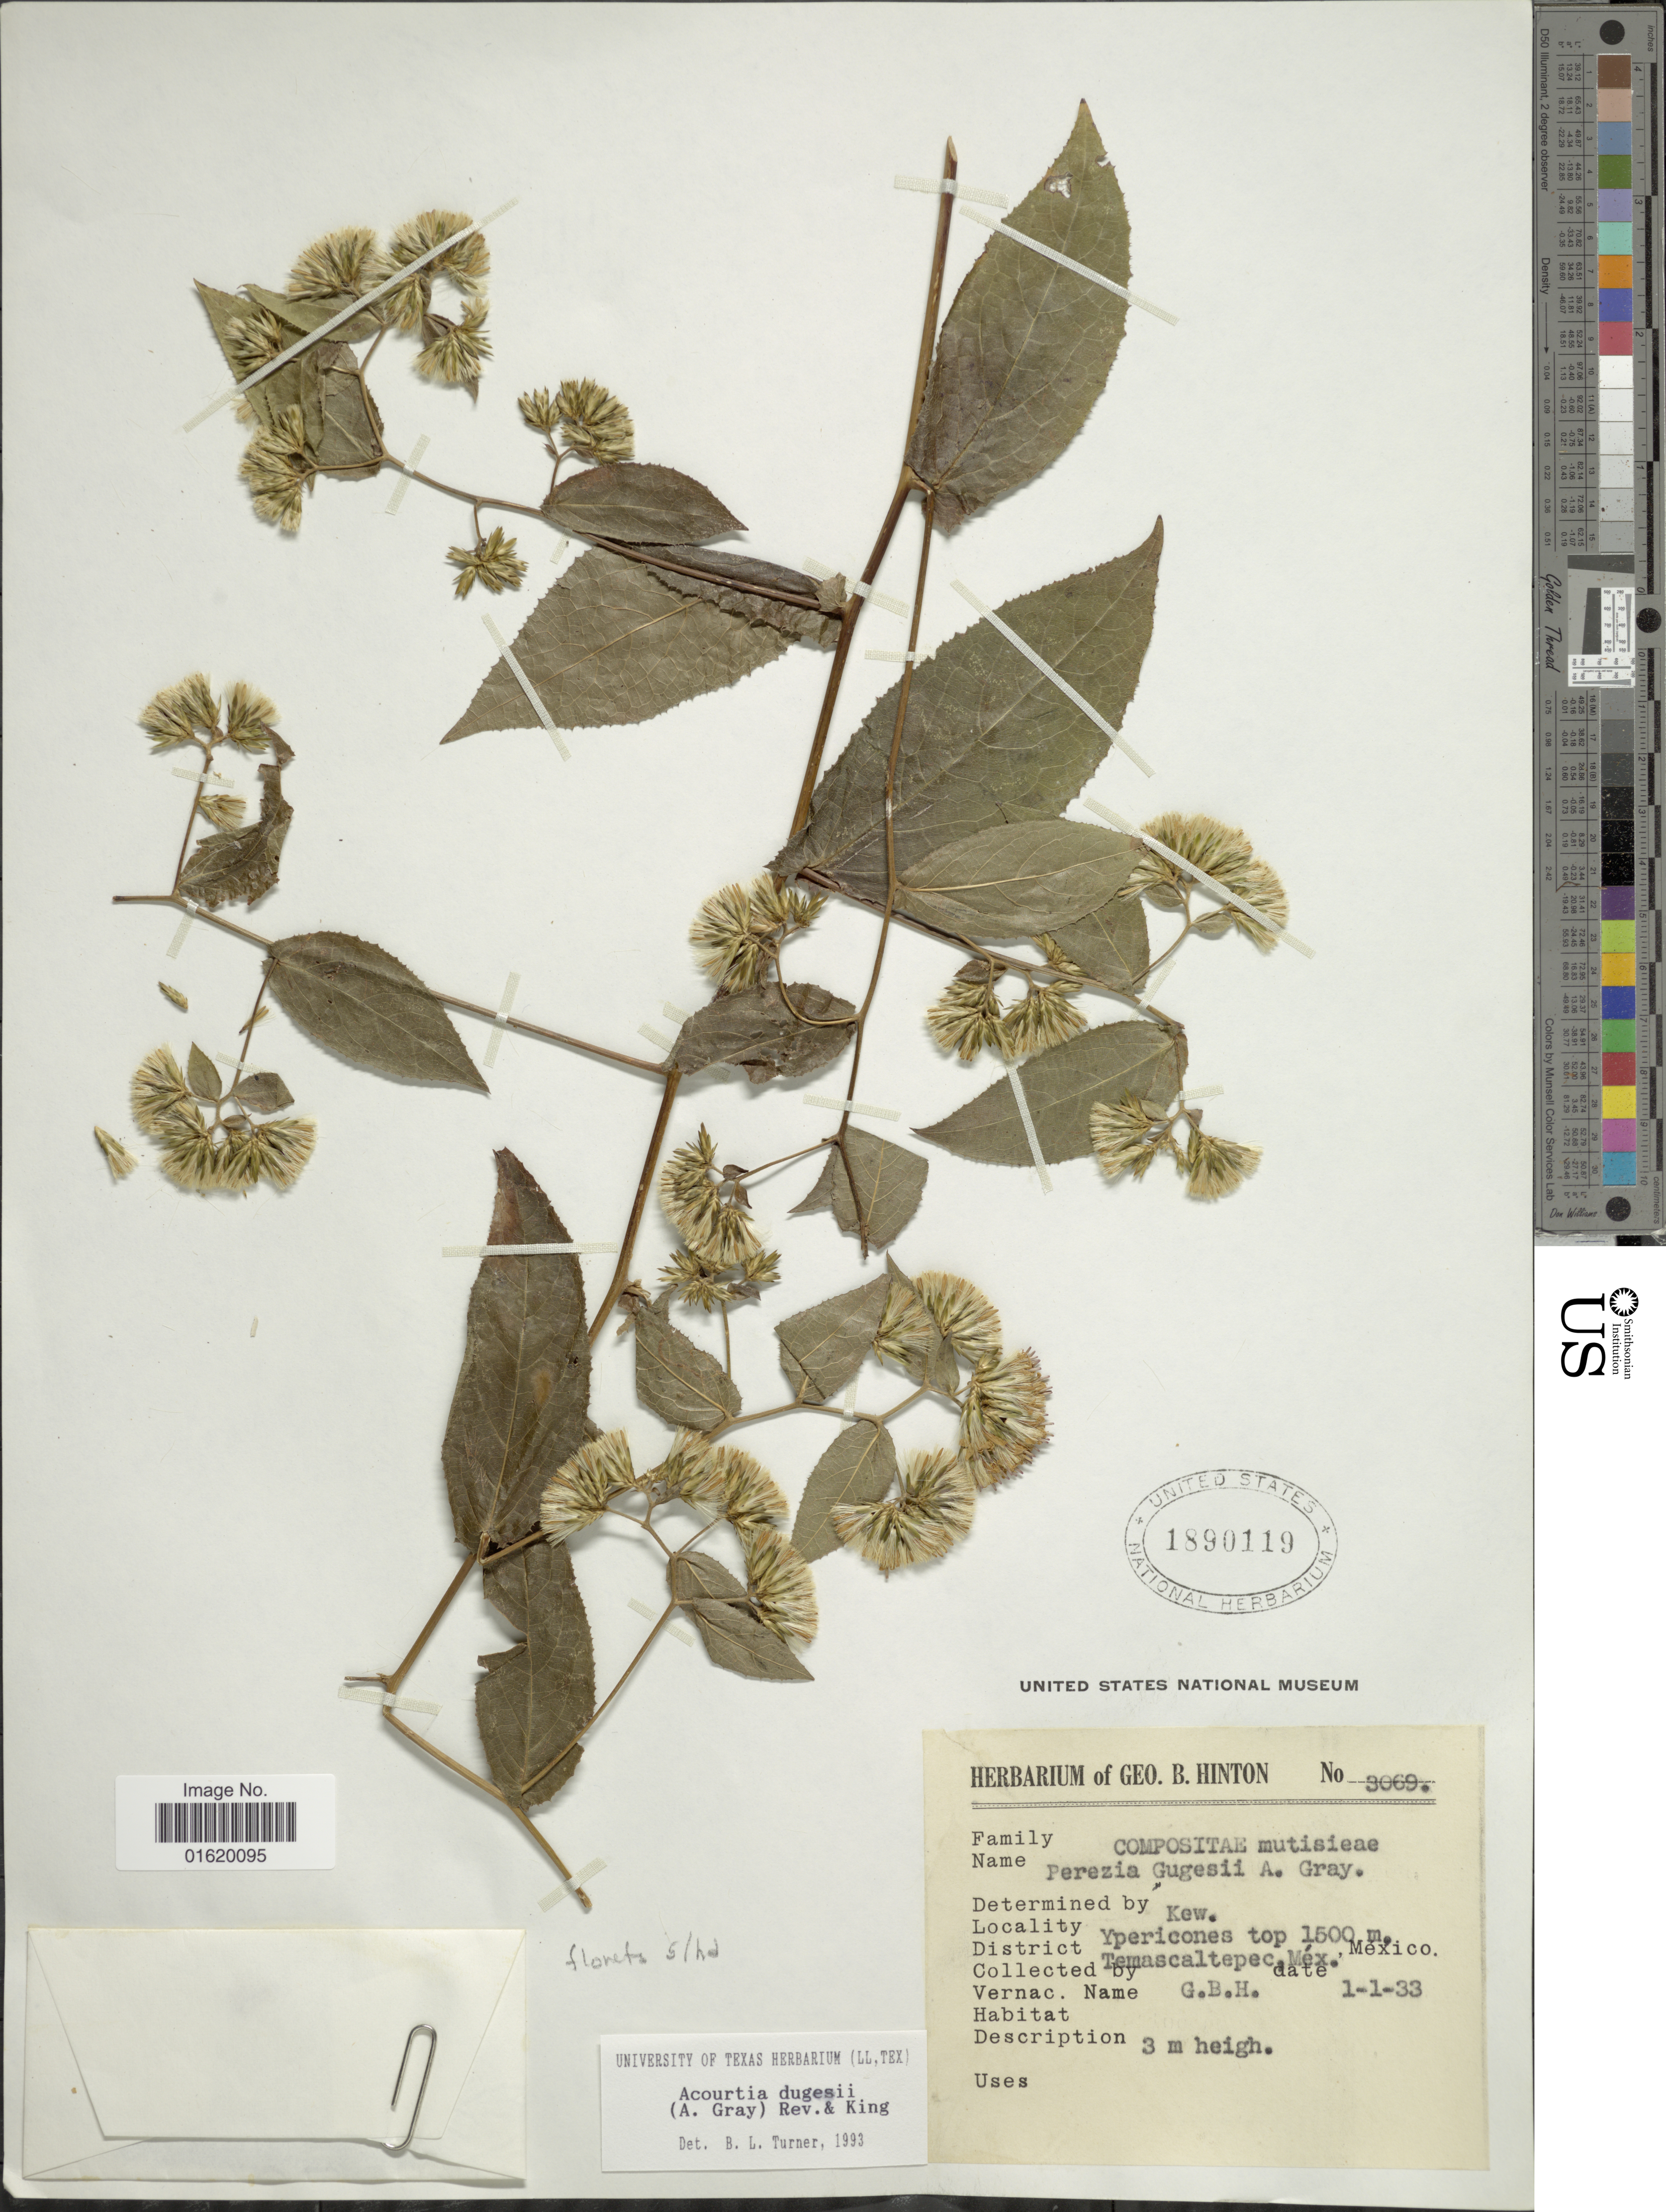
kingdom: Plantae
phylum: Tracheophyta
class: Magnoliopsida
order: Asterales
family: Asteraceae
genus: Acourtia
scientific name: Acourtia dugesii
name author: (A. Gray) Reveal & R.M. King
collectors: G. B. Hinton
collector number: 3069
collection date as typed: Transcribed d/m/y: 1/1/33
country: Mexico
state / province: México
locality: Ypericones top, Temascaltepec,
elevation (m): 1500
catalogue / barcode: US 1890119